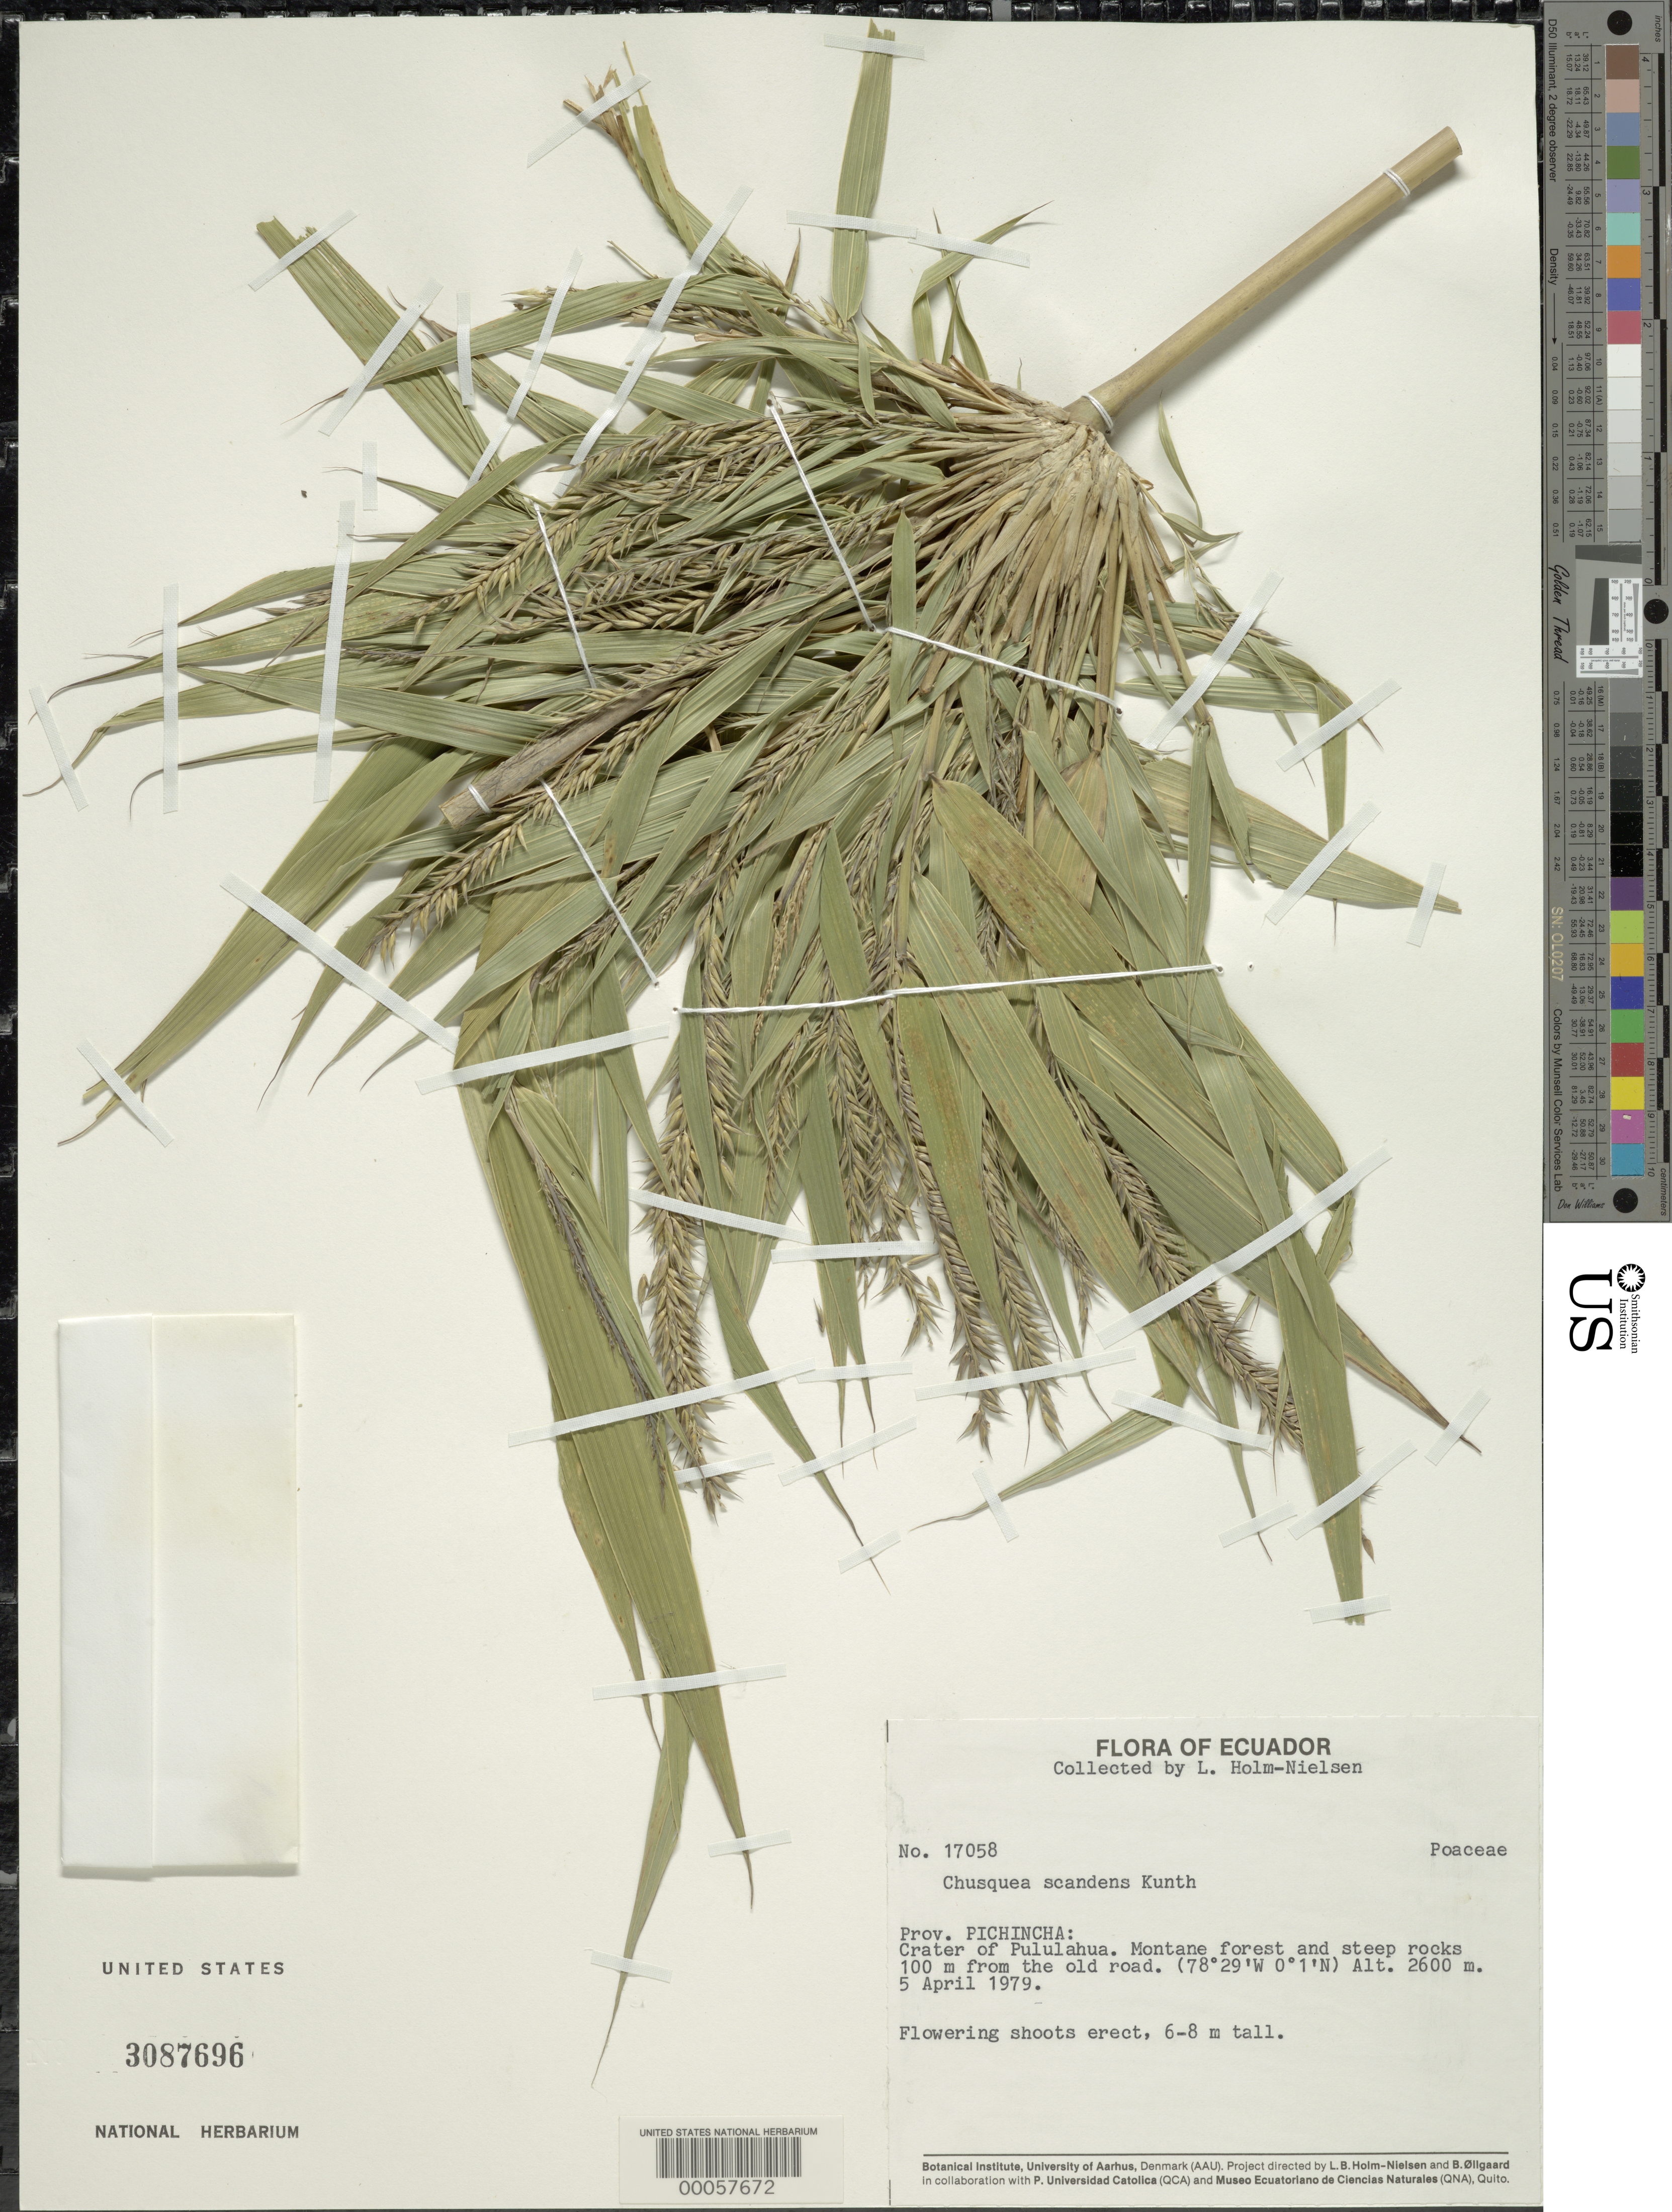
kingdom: Plantae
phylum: Tracheophyta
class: Liliopsida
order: Poales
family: Poaceae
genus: Chusquea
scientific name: Chusquea scandens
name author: Kunth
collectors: L. B. Holm-Nielsen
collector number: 17058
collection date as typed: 05 Apr 1979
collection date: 1979-04-05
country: Ecuador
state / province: Pichincha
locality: Crater of Pululahua, 100 m from old road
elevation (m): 2600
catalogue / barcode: US 3087696